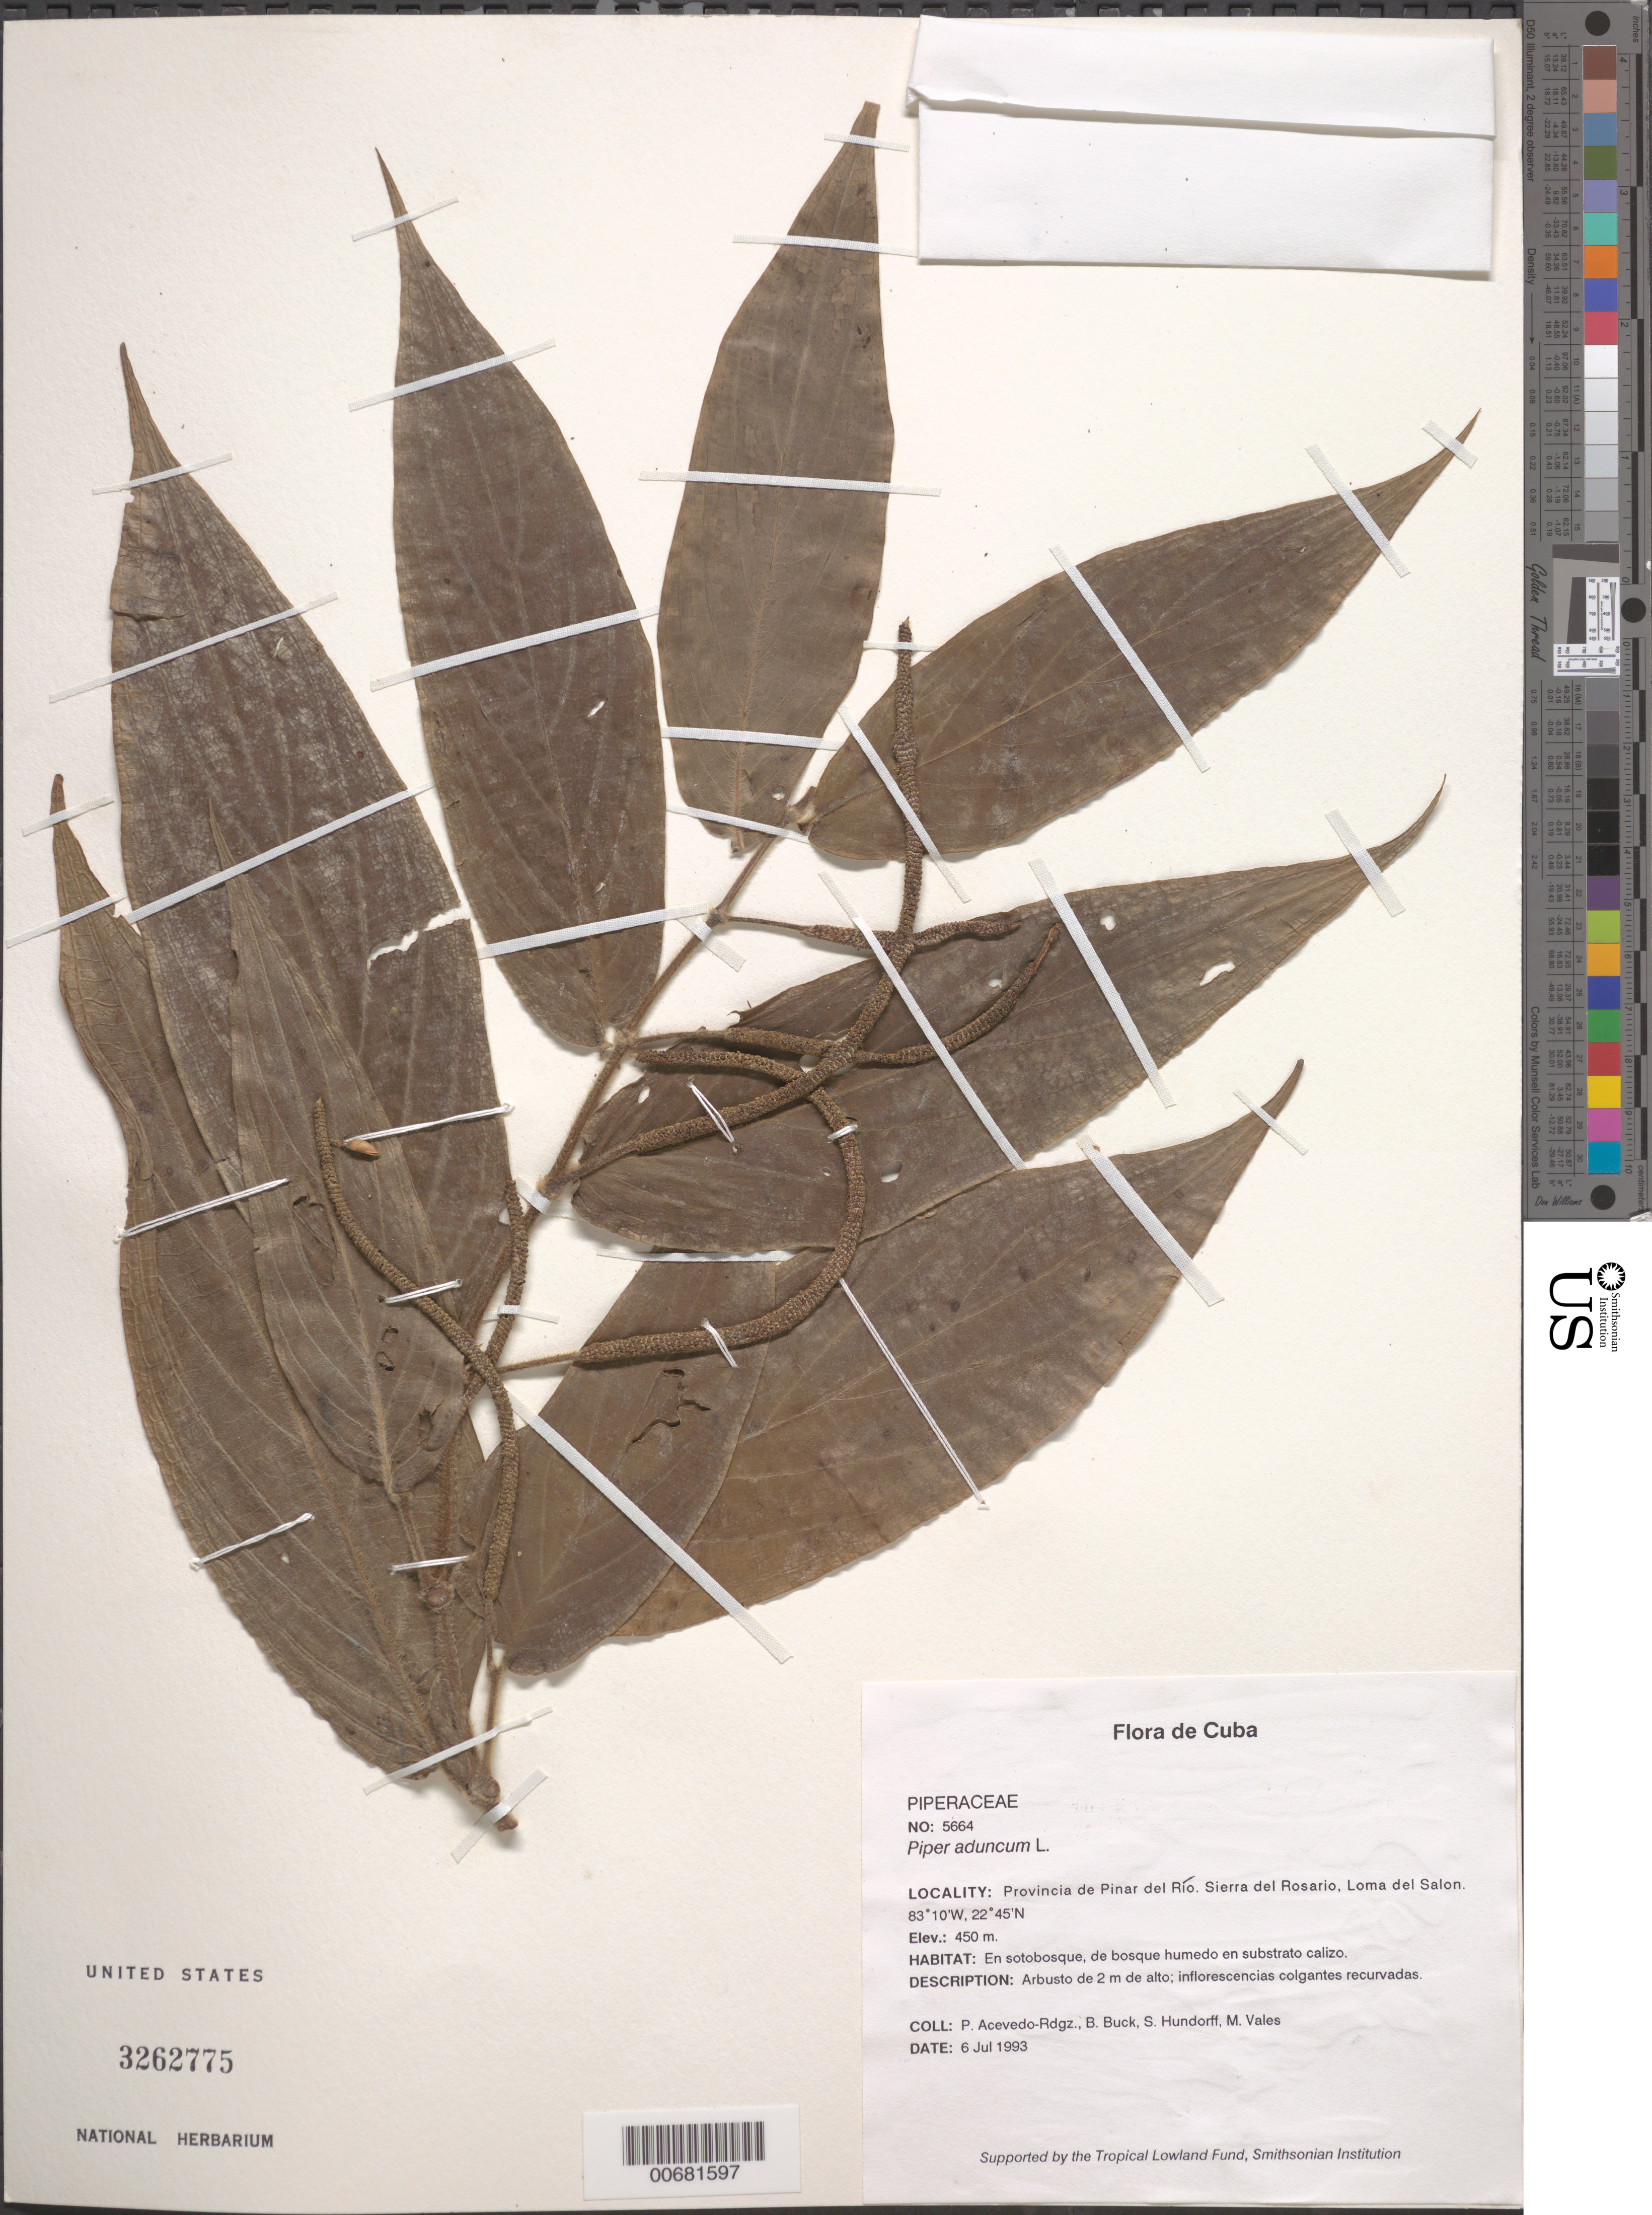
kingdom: Plantae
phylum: Tracheophyta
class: Magnoliopsida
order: Piperales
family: Piperaceae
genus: Piper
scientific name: Piper aduncum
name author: L.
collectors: P. Acevedo-Rodr., B. Buck, S. Hundorf & M. Vales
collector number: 5664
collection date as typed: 06 Jul 1993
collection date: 1993-07-06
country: Cuba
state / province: Pinar del Rio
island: Cuba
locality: Provincia de Pinar del Río Sierra del Rosario, Loma del Salon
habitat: En sotobosque, de bosque humedo en substrato calizo.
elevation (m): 450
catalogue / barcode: US 3262775